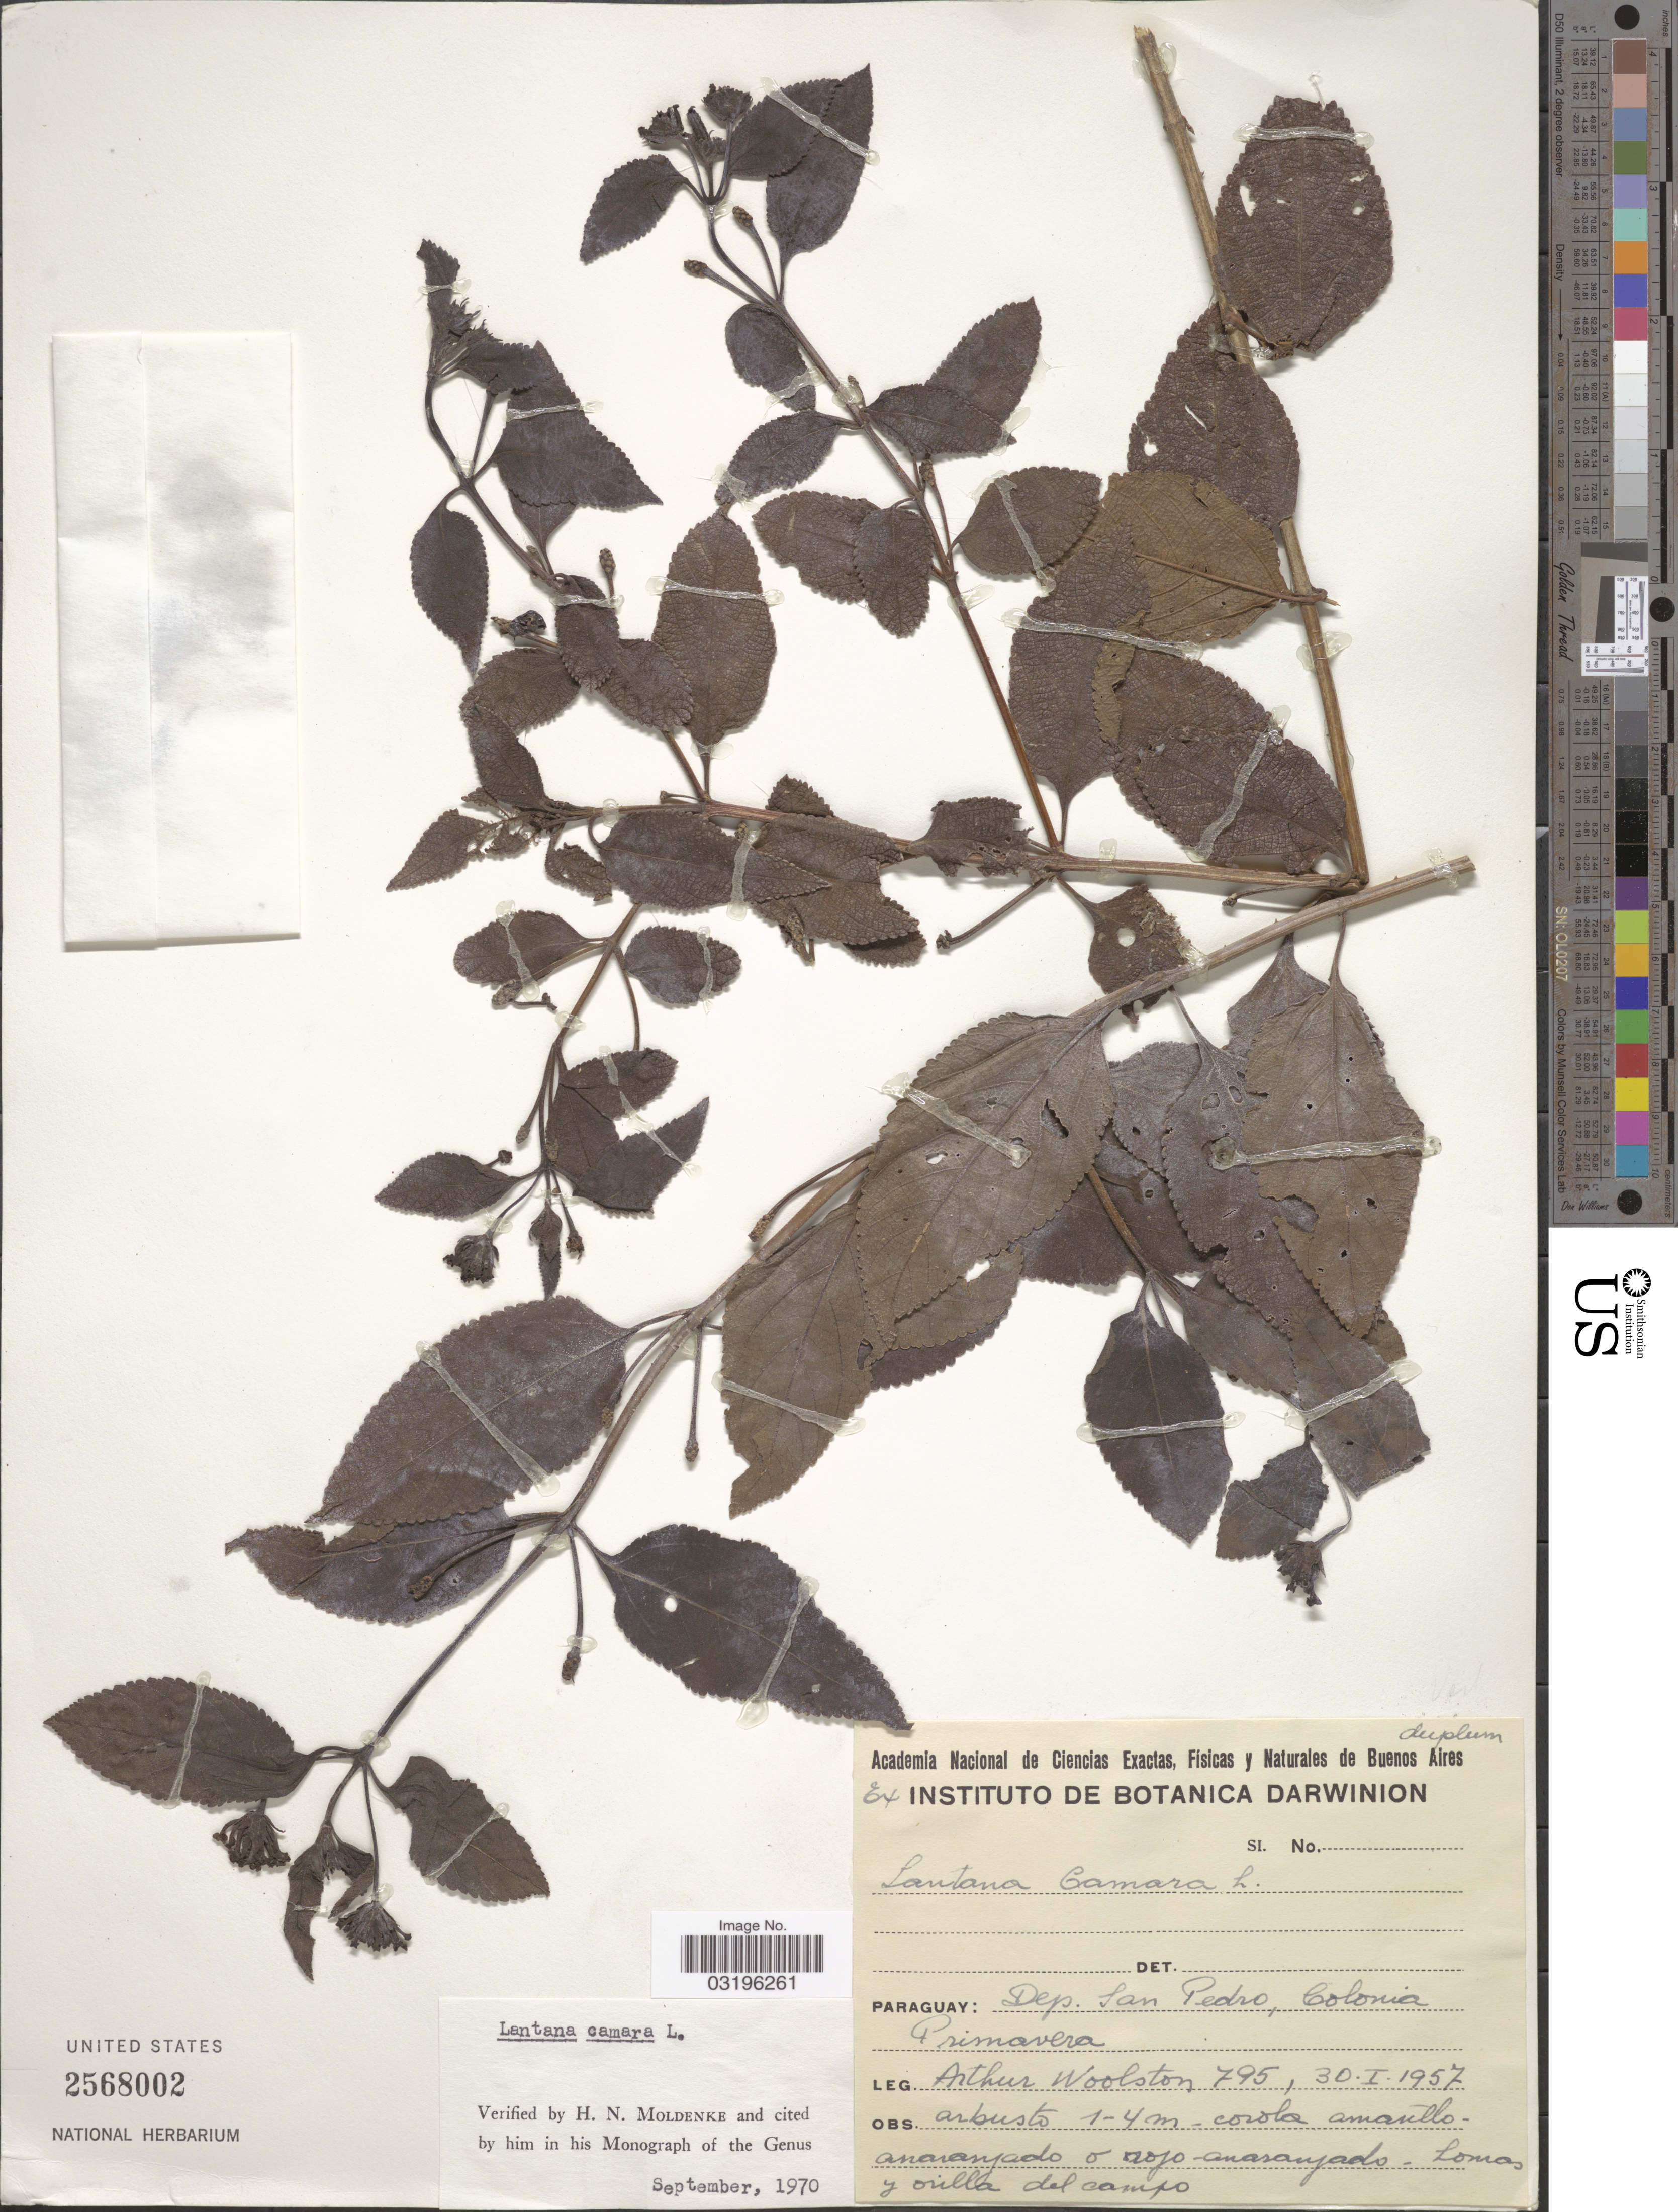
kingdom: Plantae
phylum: Tracheophyta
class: Magnoliopsida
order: Lamiales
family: Verbenaceae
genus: Lantana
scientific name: Lantana camara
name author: L.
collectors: A. L. Woolston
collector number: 795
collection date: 1957-01-30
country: Paraguay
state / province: San Pedro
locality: Dep. San Pedro. Colonia Primavera.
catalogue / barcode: US 2568002